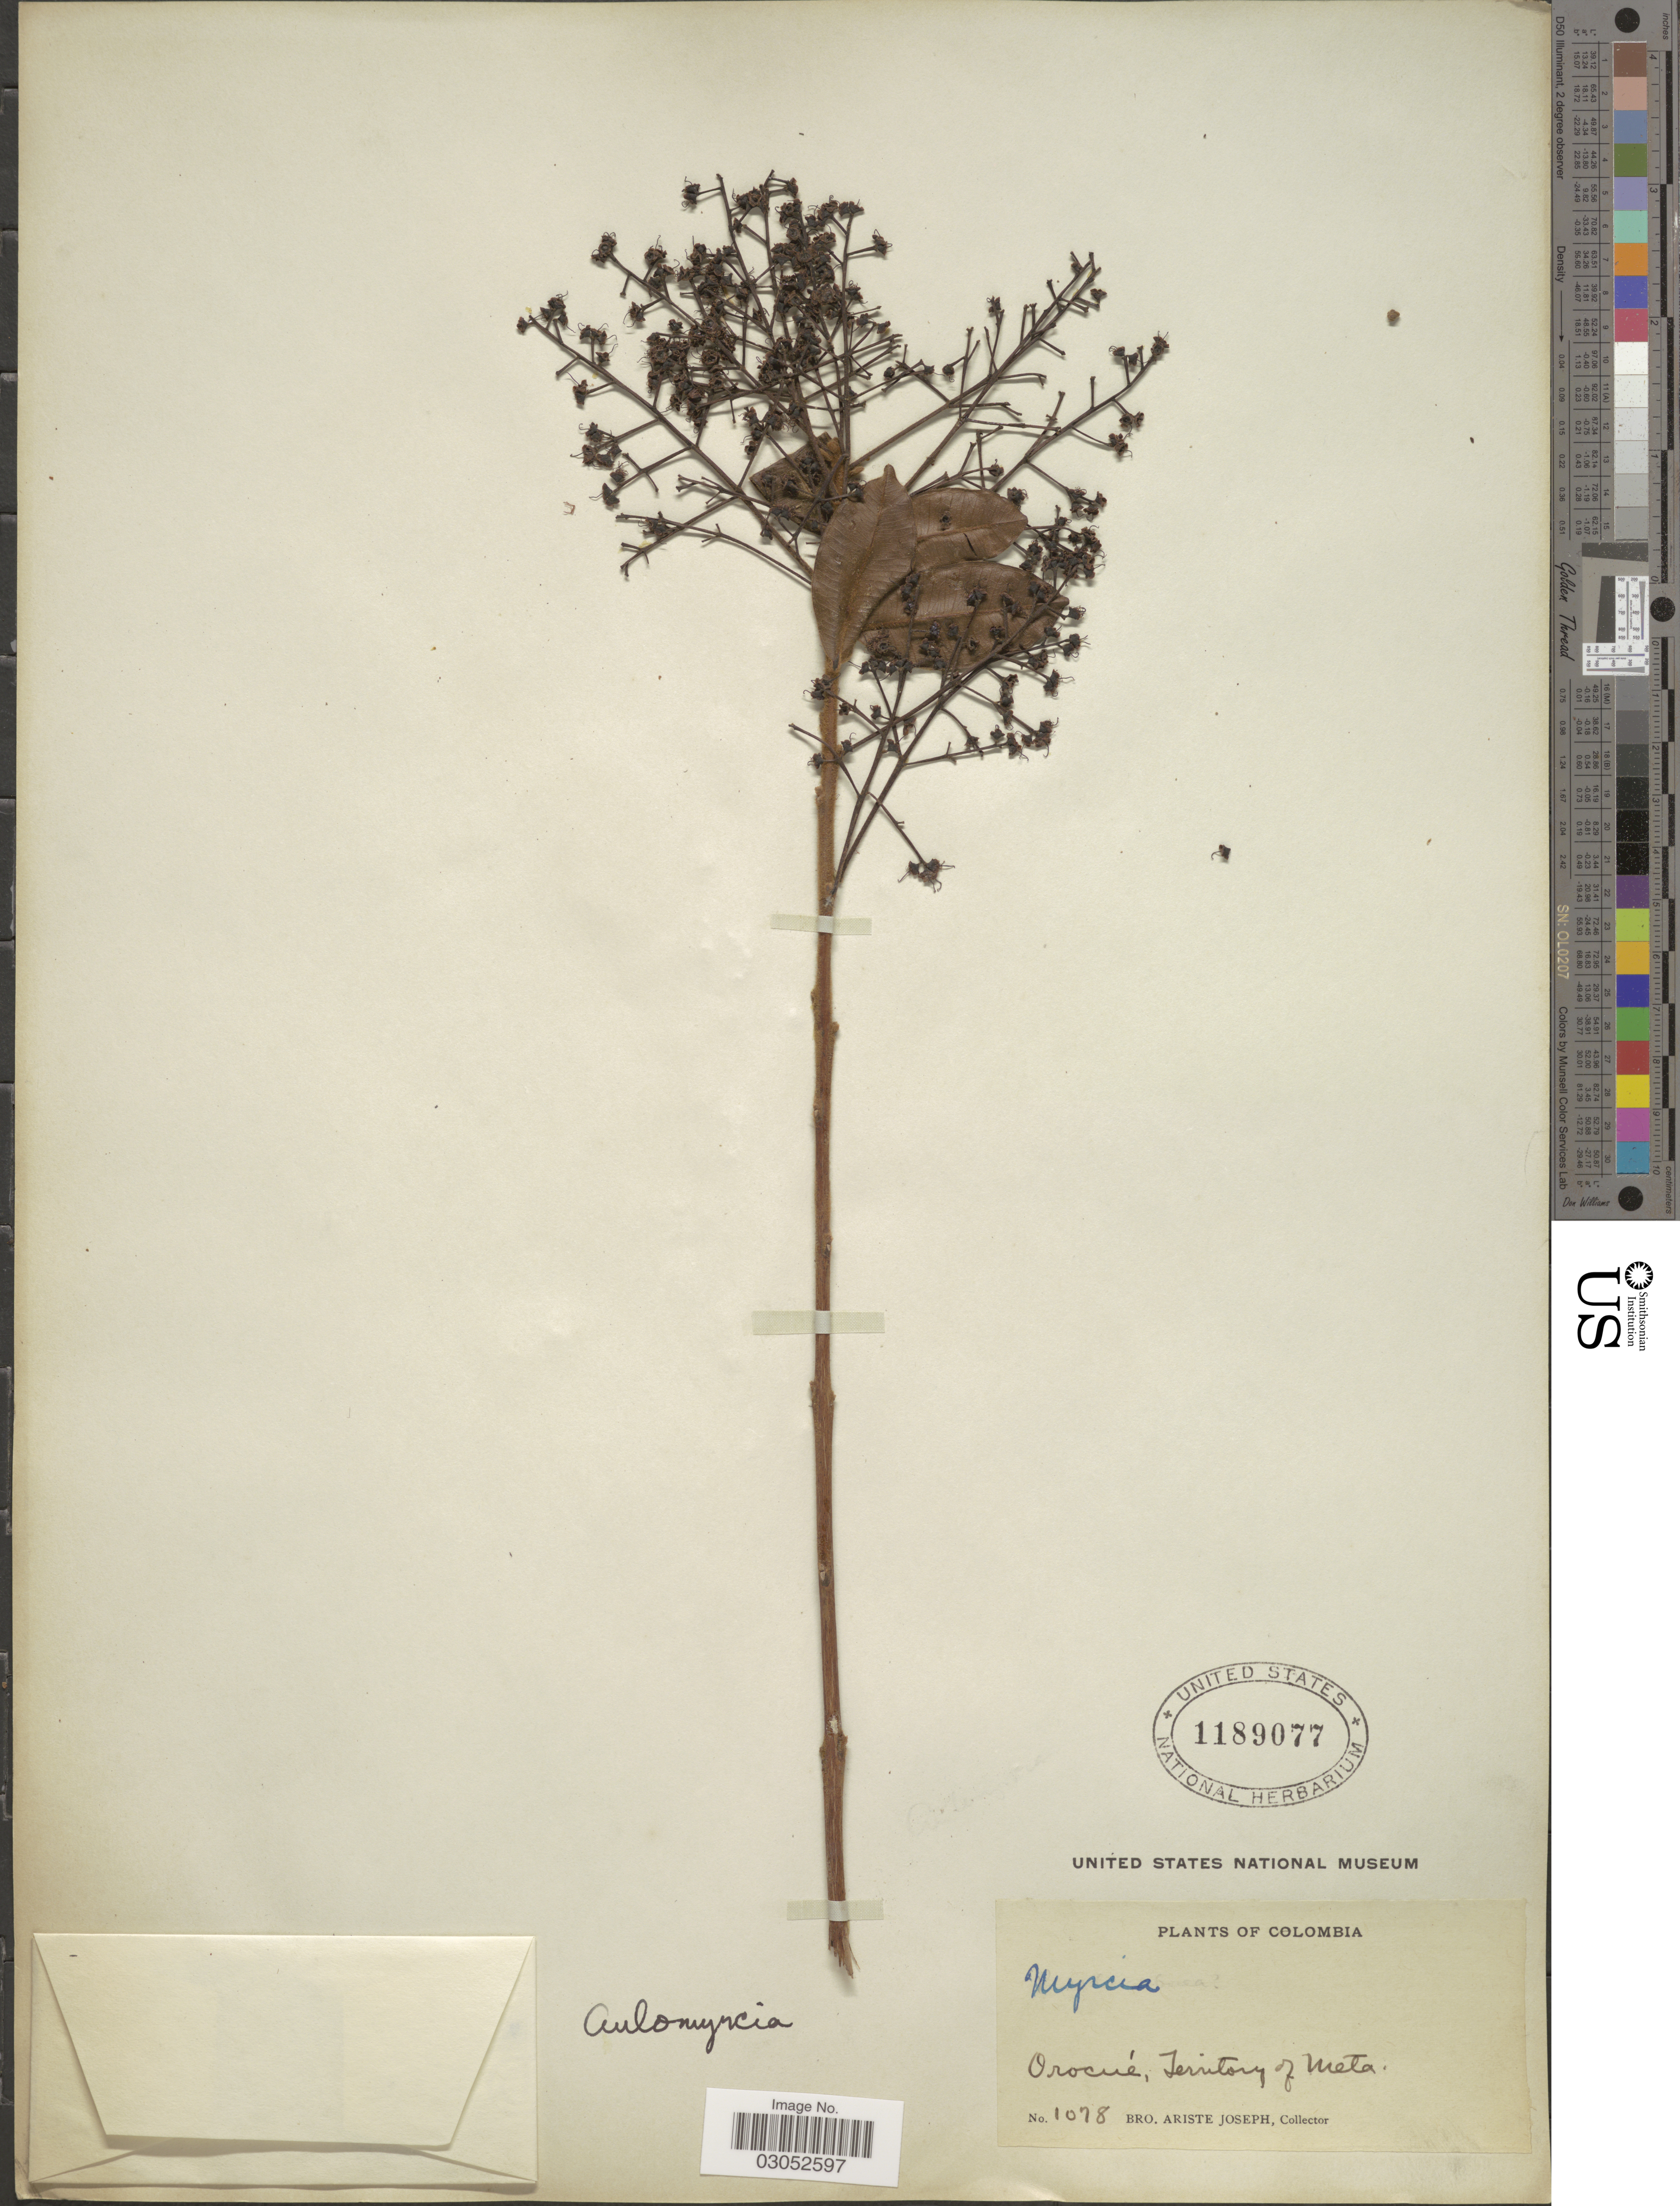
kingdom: Plantae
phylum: Tracheophyta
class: Magnoliopsida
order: Myrtales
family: Myrtaceae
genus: Myrcia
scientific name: Myrcia sp.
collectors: Bro. Ariste-Joseph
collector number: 1078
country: Colombia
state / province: Meta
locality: Orocué, Territory of Meta.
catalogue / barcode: US 1189077